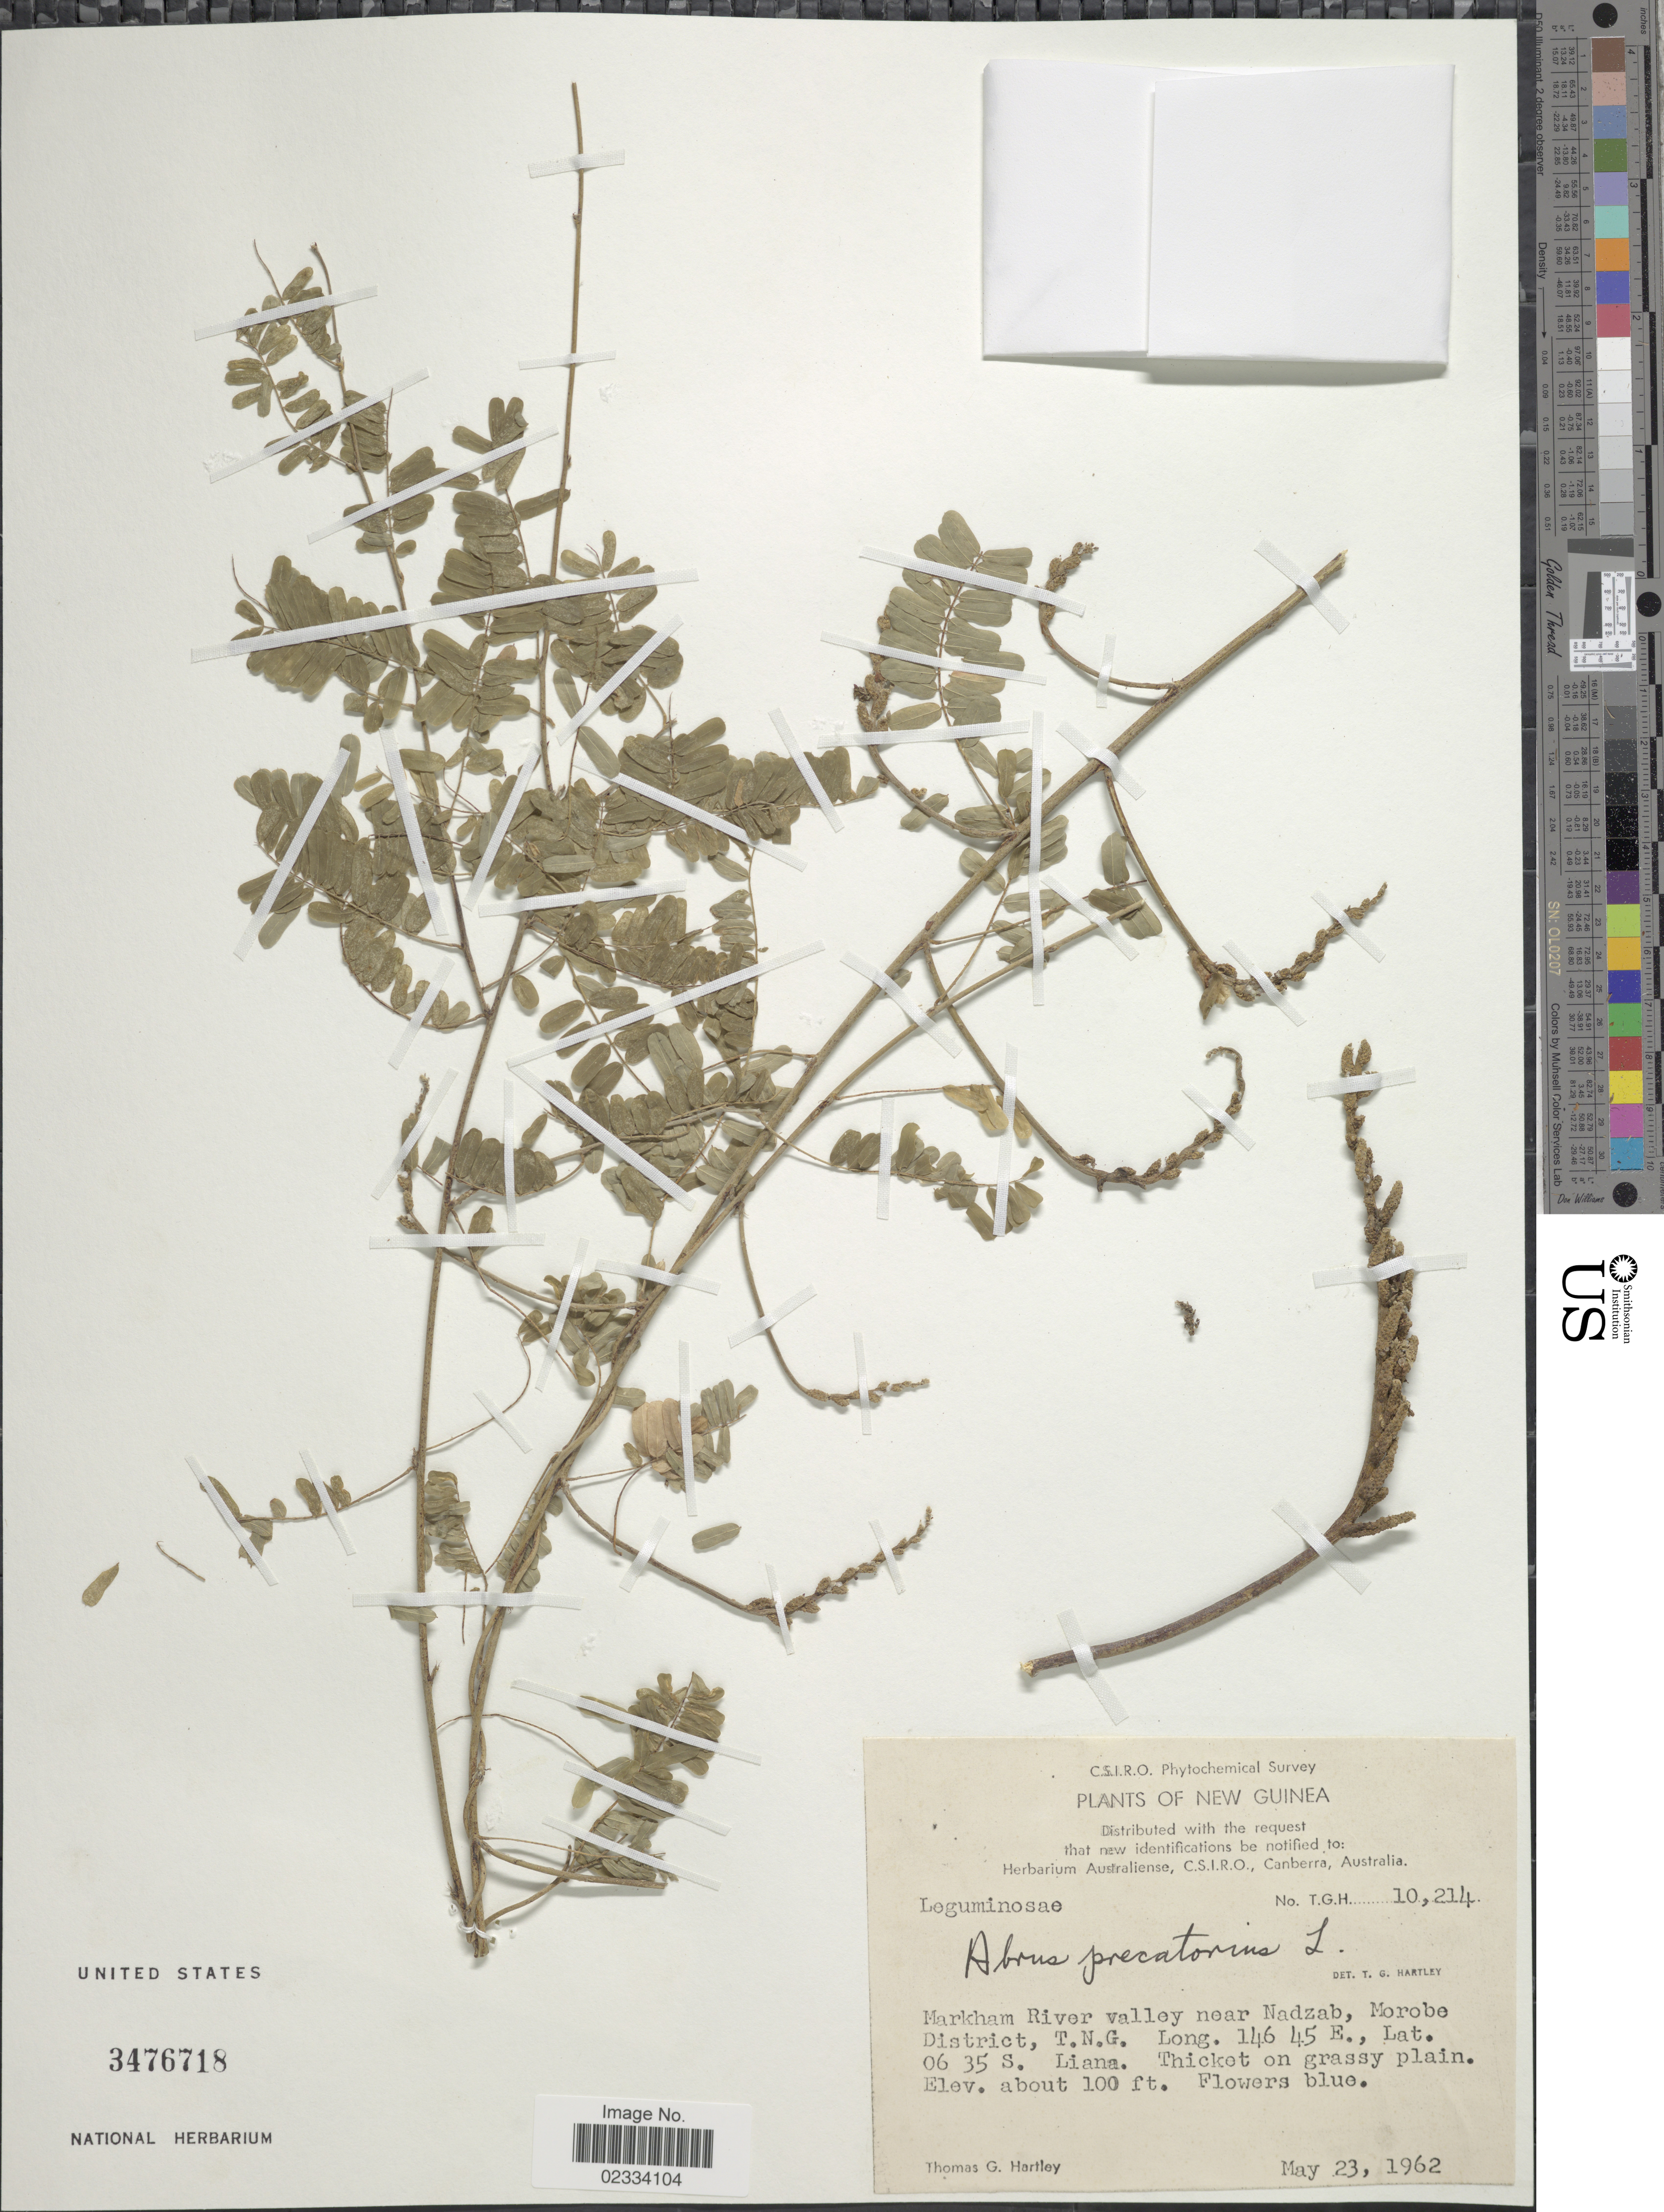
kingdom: Plantae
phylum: Tracheophyta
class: Magnoliopsida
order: Fabales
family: Fabaceae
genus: Abrus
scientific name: Abrus precatorius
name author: L.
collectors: T. G. Hartley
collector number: T.G.H. 10214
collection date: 1962-05-23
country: Papua New Guinea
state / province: Morobe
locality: New Guinea. Markham River valley near Nadzab, T.N.G.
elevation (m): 30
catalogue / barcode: US 3476718